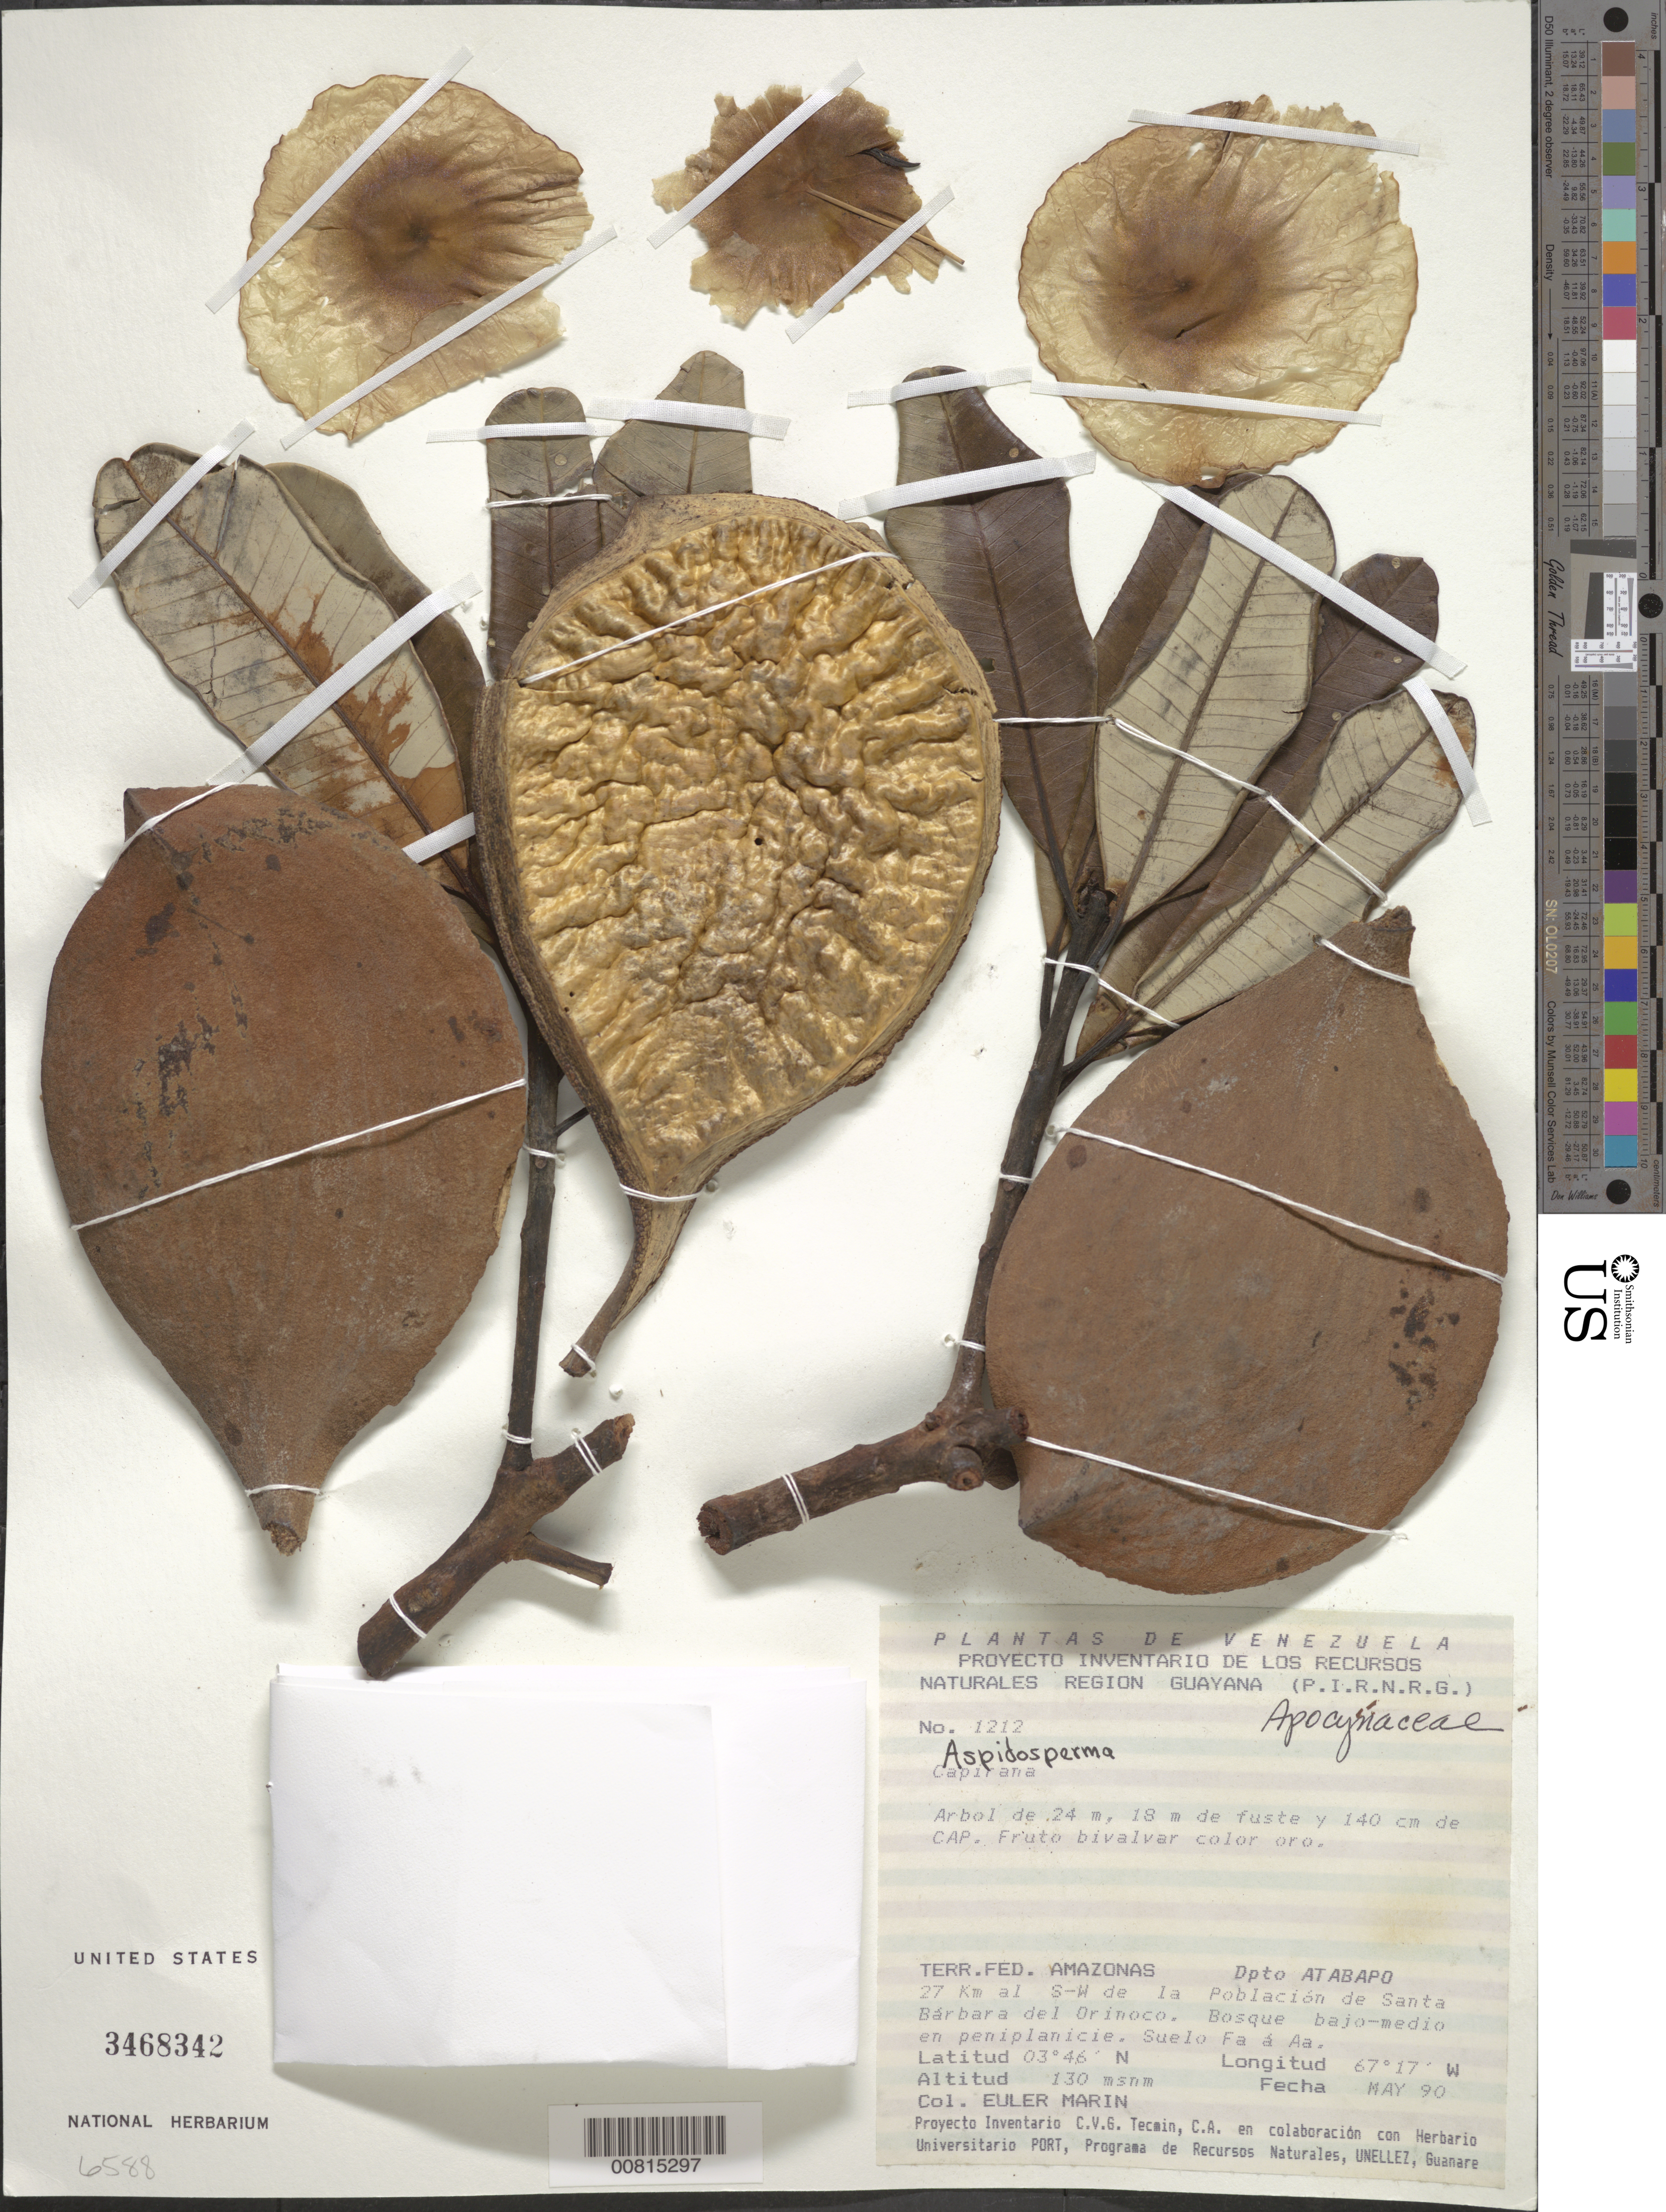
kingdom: Plantae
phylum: Tracheophyta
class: Magnoliopsida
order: Gentianales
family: Apocynaceae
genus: Aspidosperma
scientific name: Aspidosperma sp.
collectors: E. Marin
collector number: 1212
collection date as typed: May-90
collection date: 1990-05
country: Venezuela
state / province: Amazonas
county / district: Atabapo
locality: Sta. Barbara del Orinoco, 27 km al SW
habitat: Bosque bajo-medio en peniplanicie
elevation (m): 130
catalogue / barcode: US 3468342